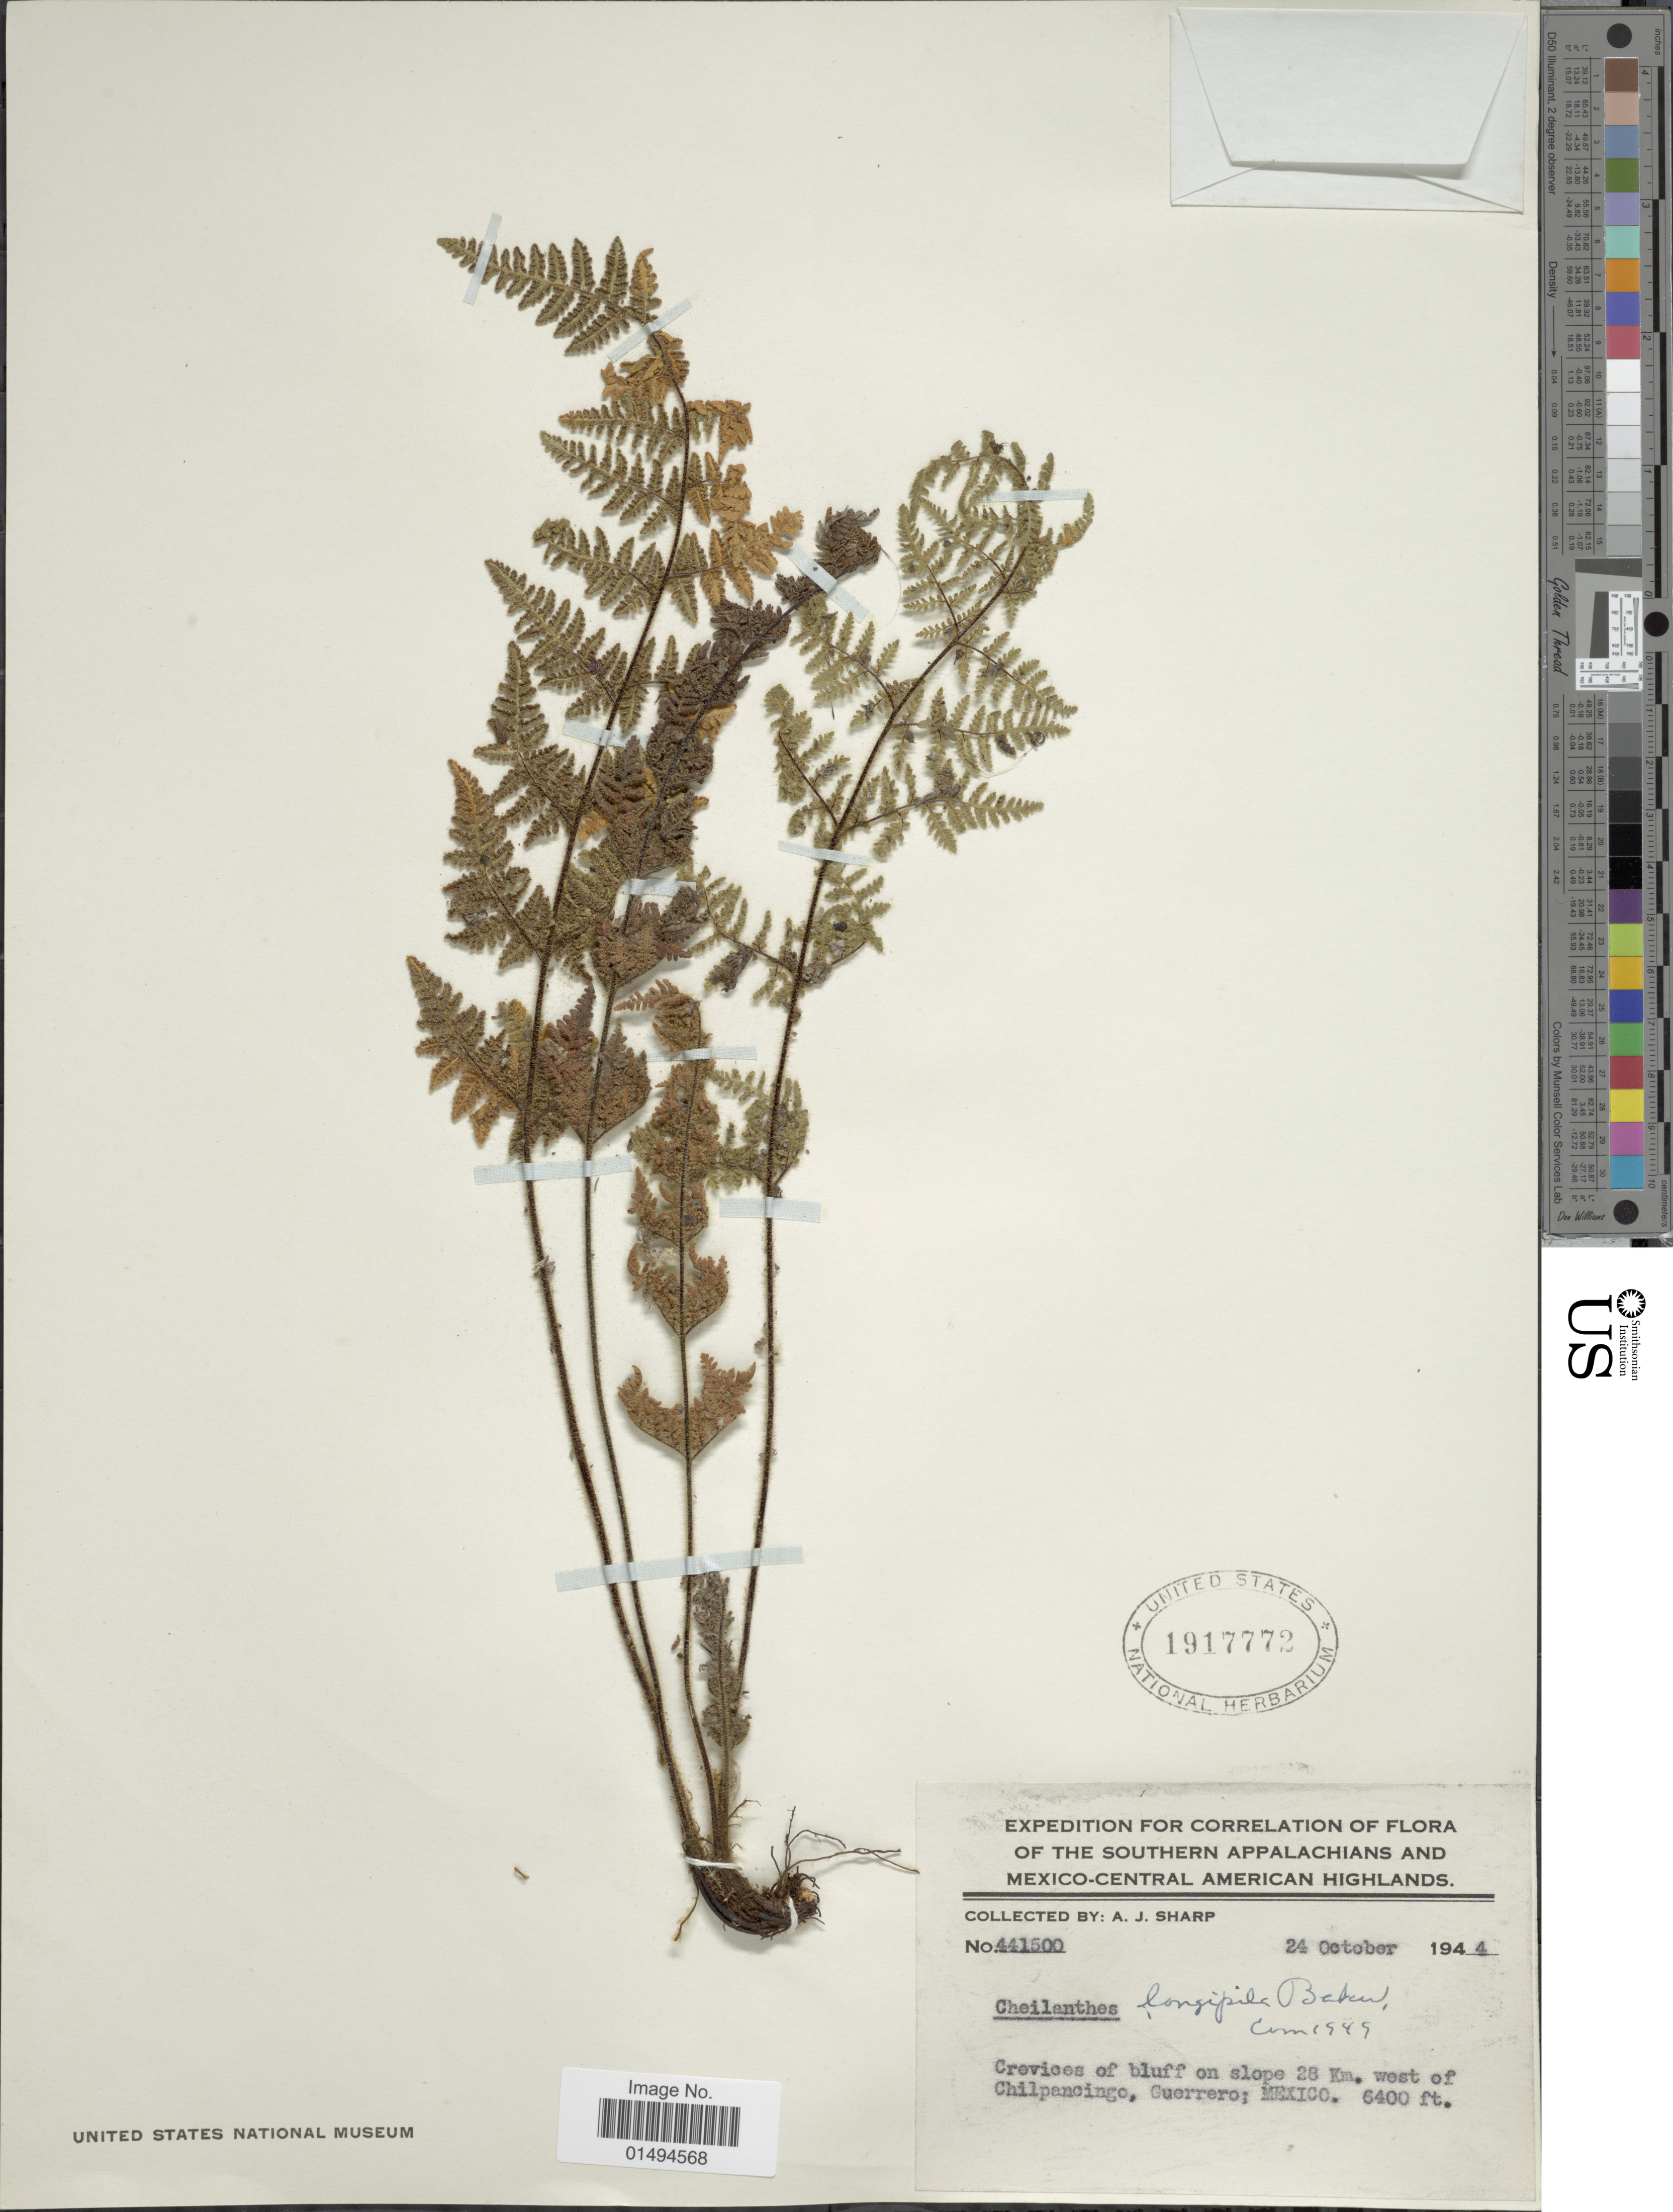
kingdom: Plantae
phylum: Tracheophyta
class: Polypodiopsida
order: Polypodiales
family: Pteridaceae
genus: Myriopteris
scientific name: Myriopteris longipila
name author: (Baker) Grusz & Windham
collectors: A. J. Sharp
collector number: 441500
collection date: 1944-10-24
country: Mexico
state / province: Guerrero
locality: Crevices of bluff on slope 28 Km. wesr of Chilpanoingo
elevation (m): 1951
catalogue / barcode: US 1917772